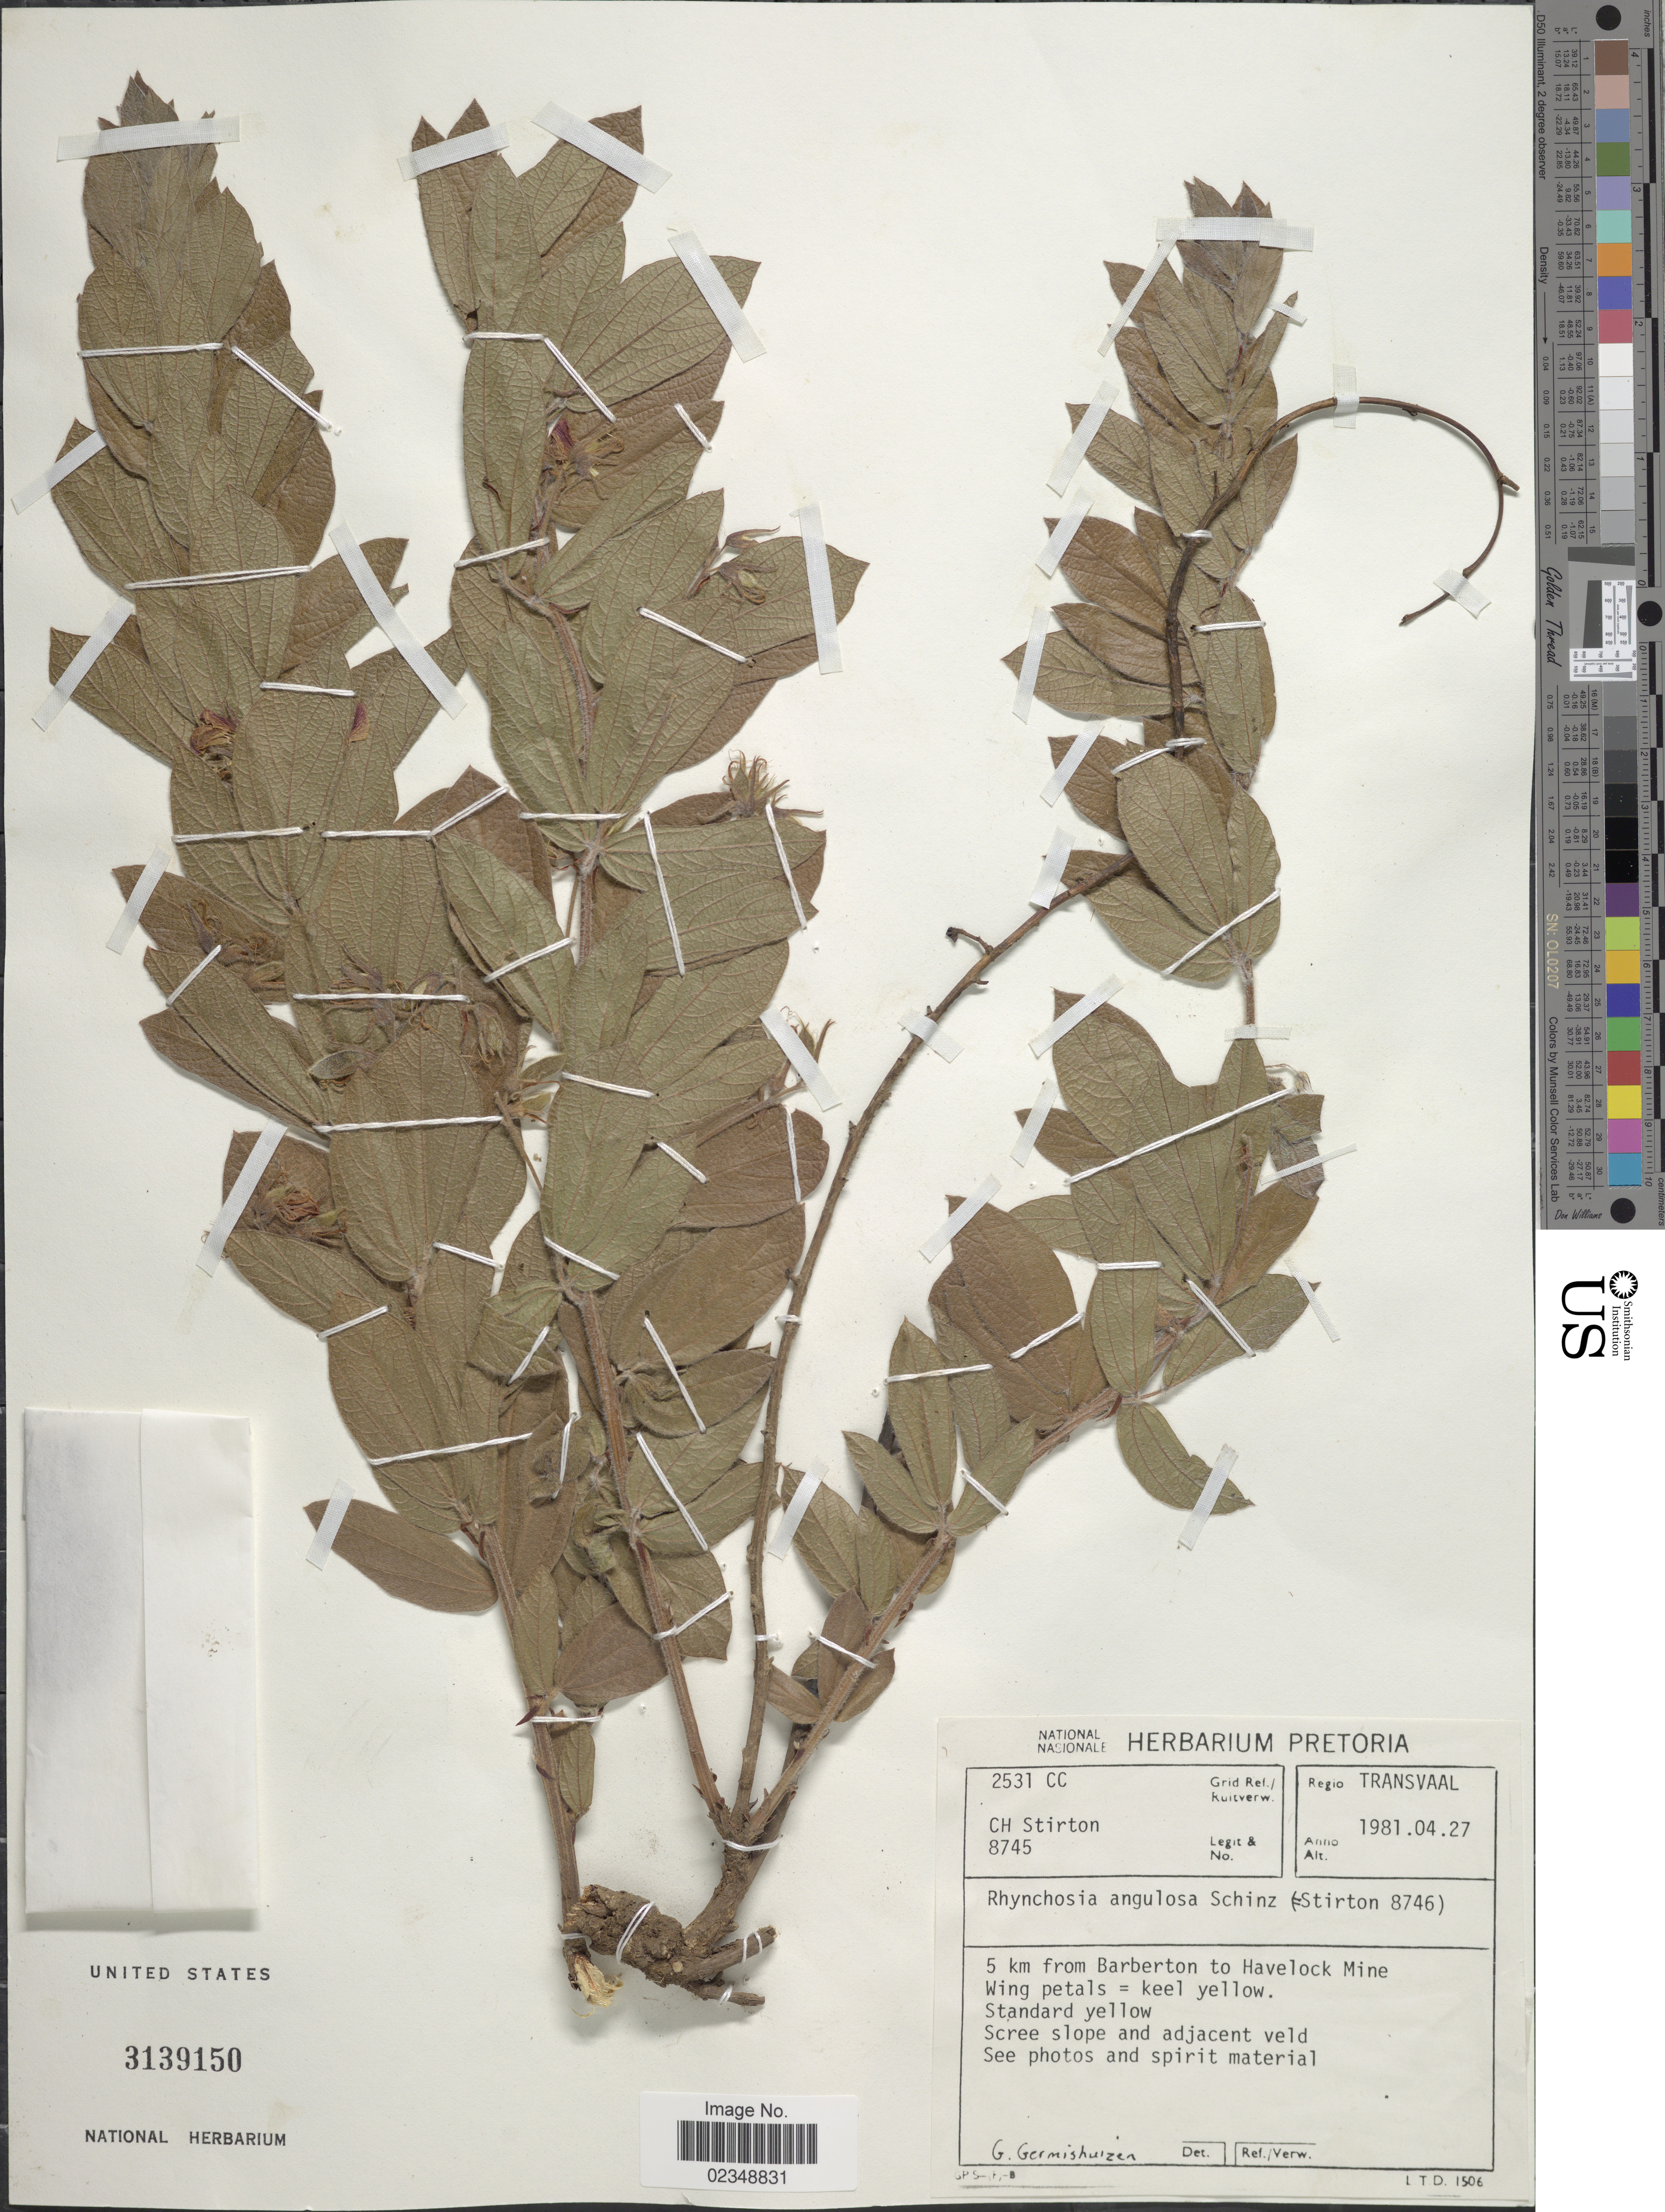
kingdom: Plantae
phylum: Tracheophyta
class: Magnoliopsida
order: Fabales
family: Fabaceae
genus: Rhynchosia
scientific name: Rhynchosia angulosa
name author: Schinz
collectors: C. H. Stirton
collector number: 8745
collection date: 1981-04-27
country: South Africa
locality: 2531 CC. Regio Transvaal. 5 km from Barberton to Havelock Mine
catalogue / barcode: US 3139150